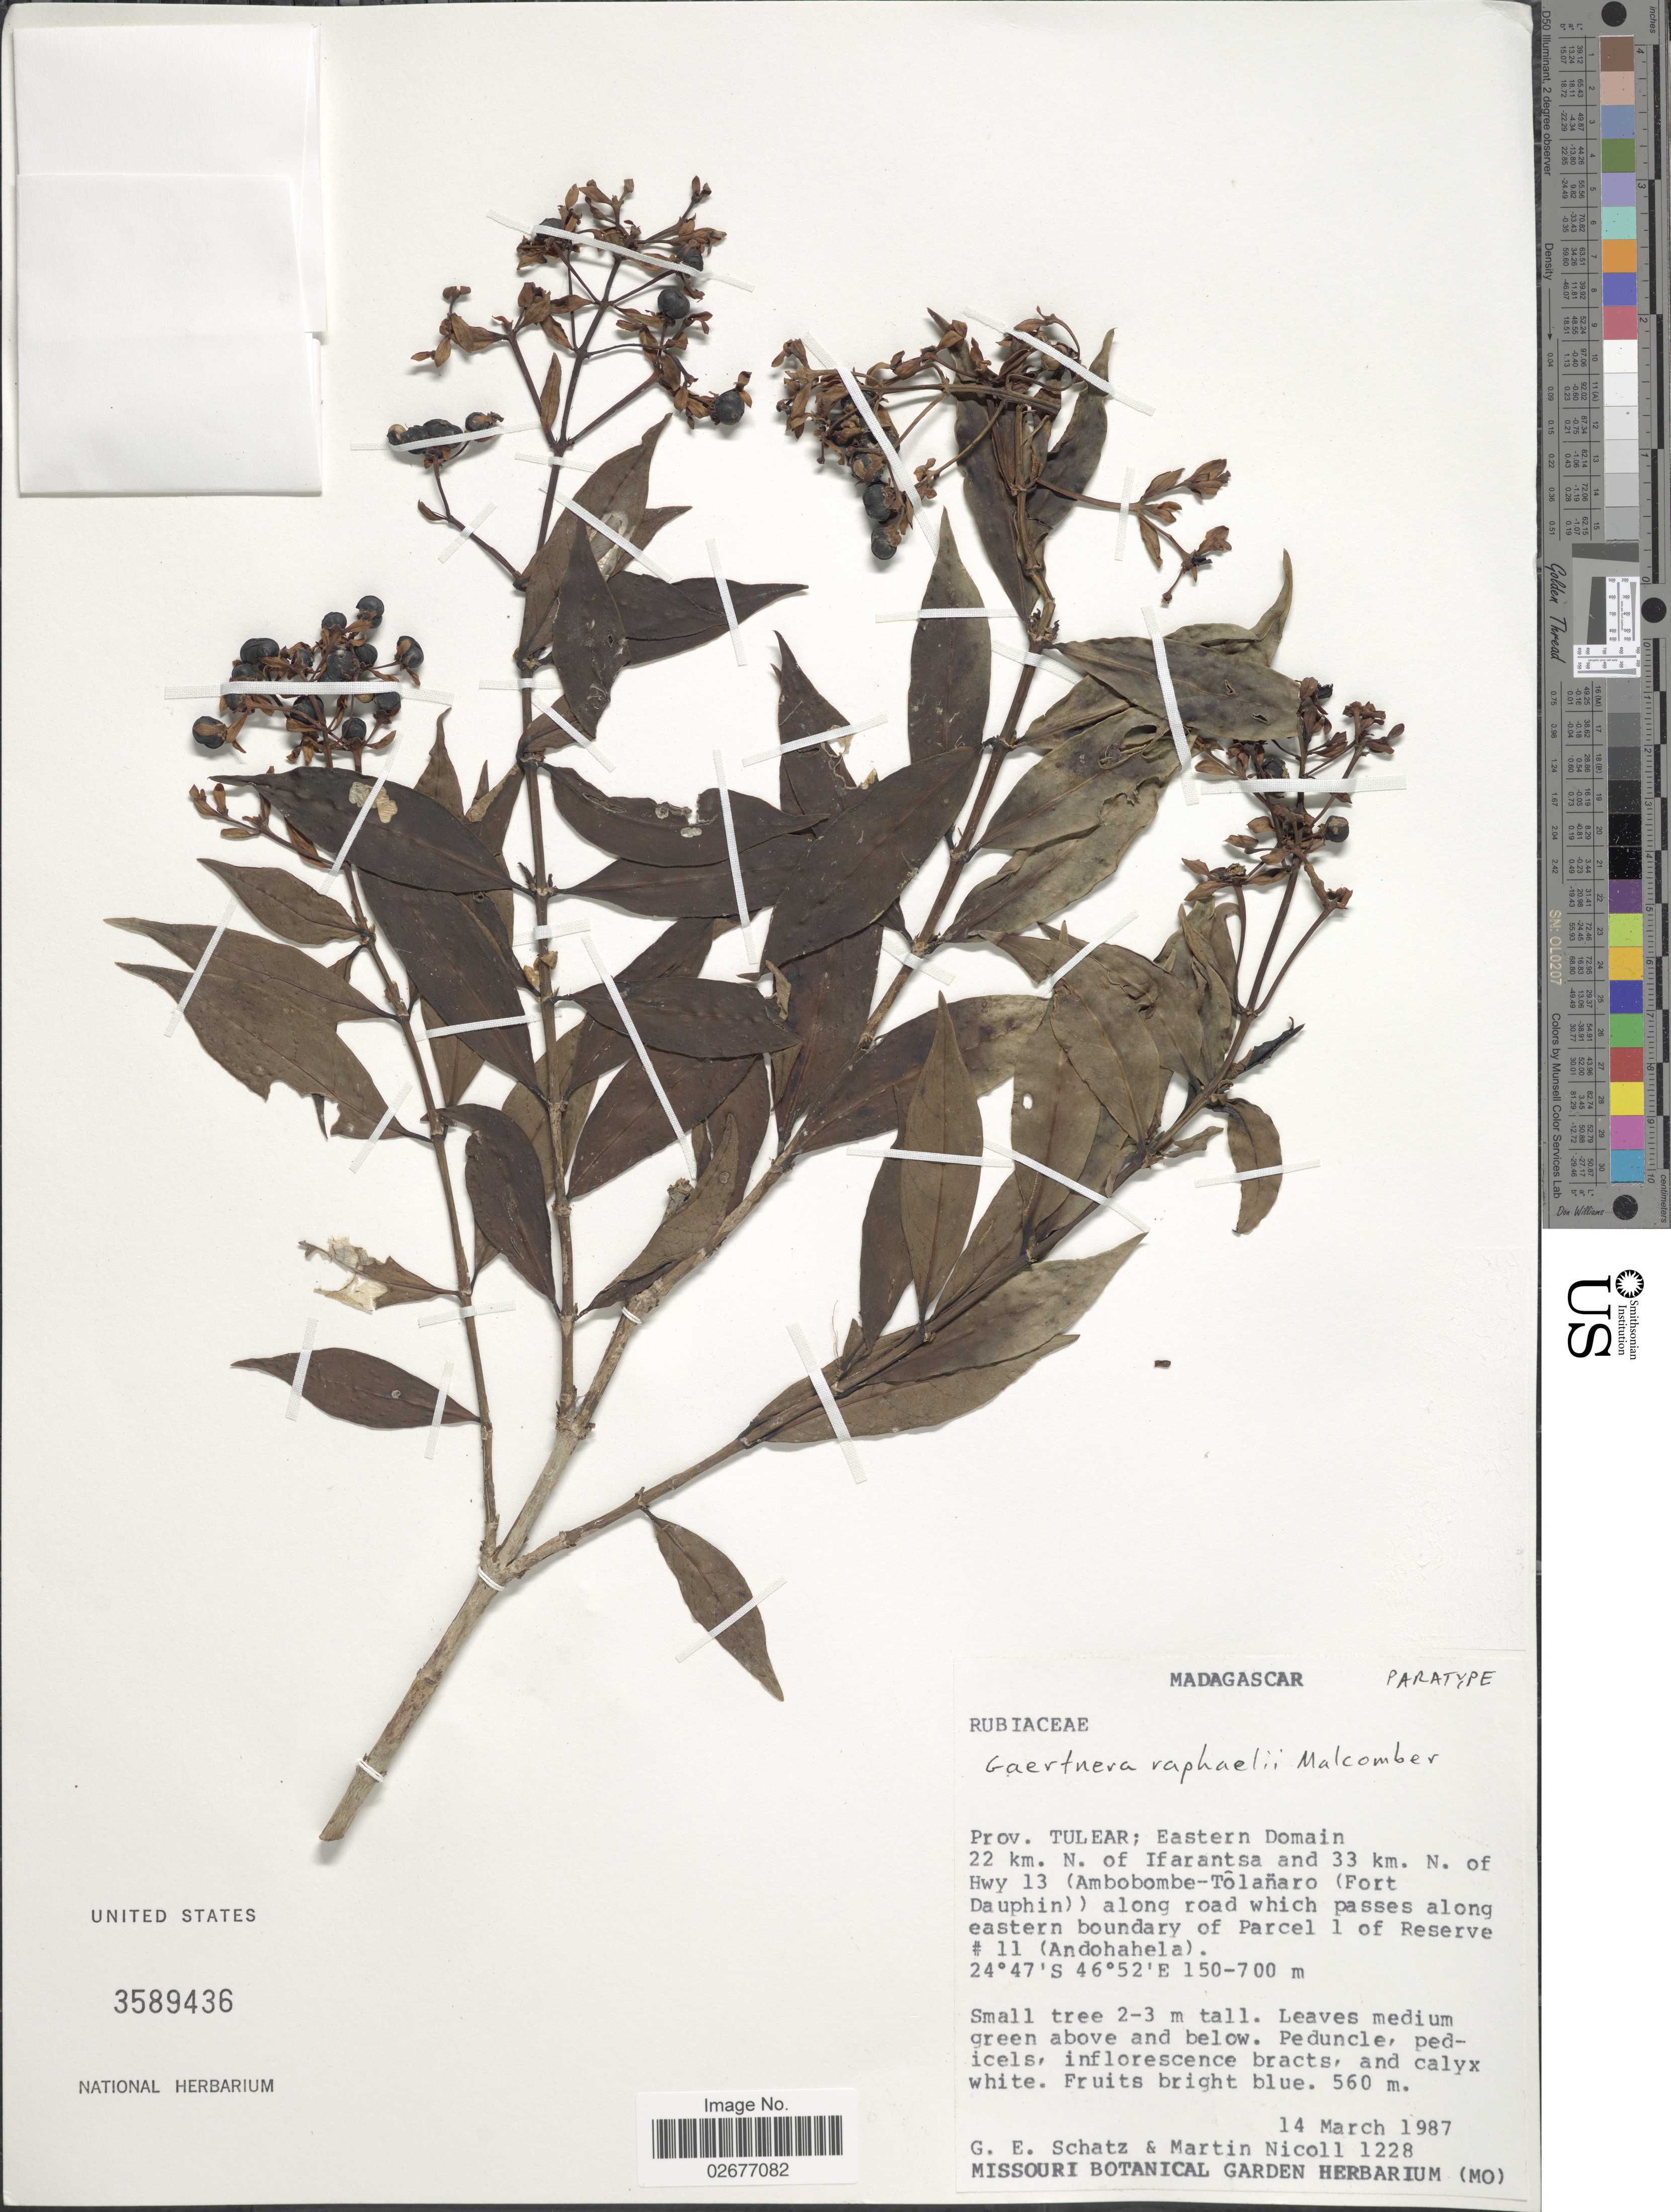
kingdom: Plantae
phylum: Tracheophyta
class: Magnoliopsida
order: Gentianales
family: Rubiaceae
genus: Gaertnera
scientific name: Gaertnera raphaelii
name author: Malcomber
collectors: G. Schatz & M. Nicoll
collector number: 1228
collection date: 1987-03-14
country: Madagascar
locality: Prov. Tulear: Eastern Domain, 22 km. N of Ifarantsa and 33 km. N. of Hwy 13 (Ambobombe-Tolanaro (Fort Daupphin) ) along road which passes along eastern boundary of Parcel 1 of Reserve # 11 (Andohahela)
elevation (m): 150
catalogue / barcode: US 3589436